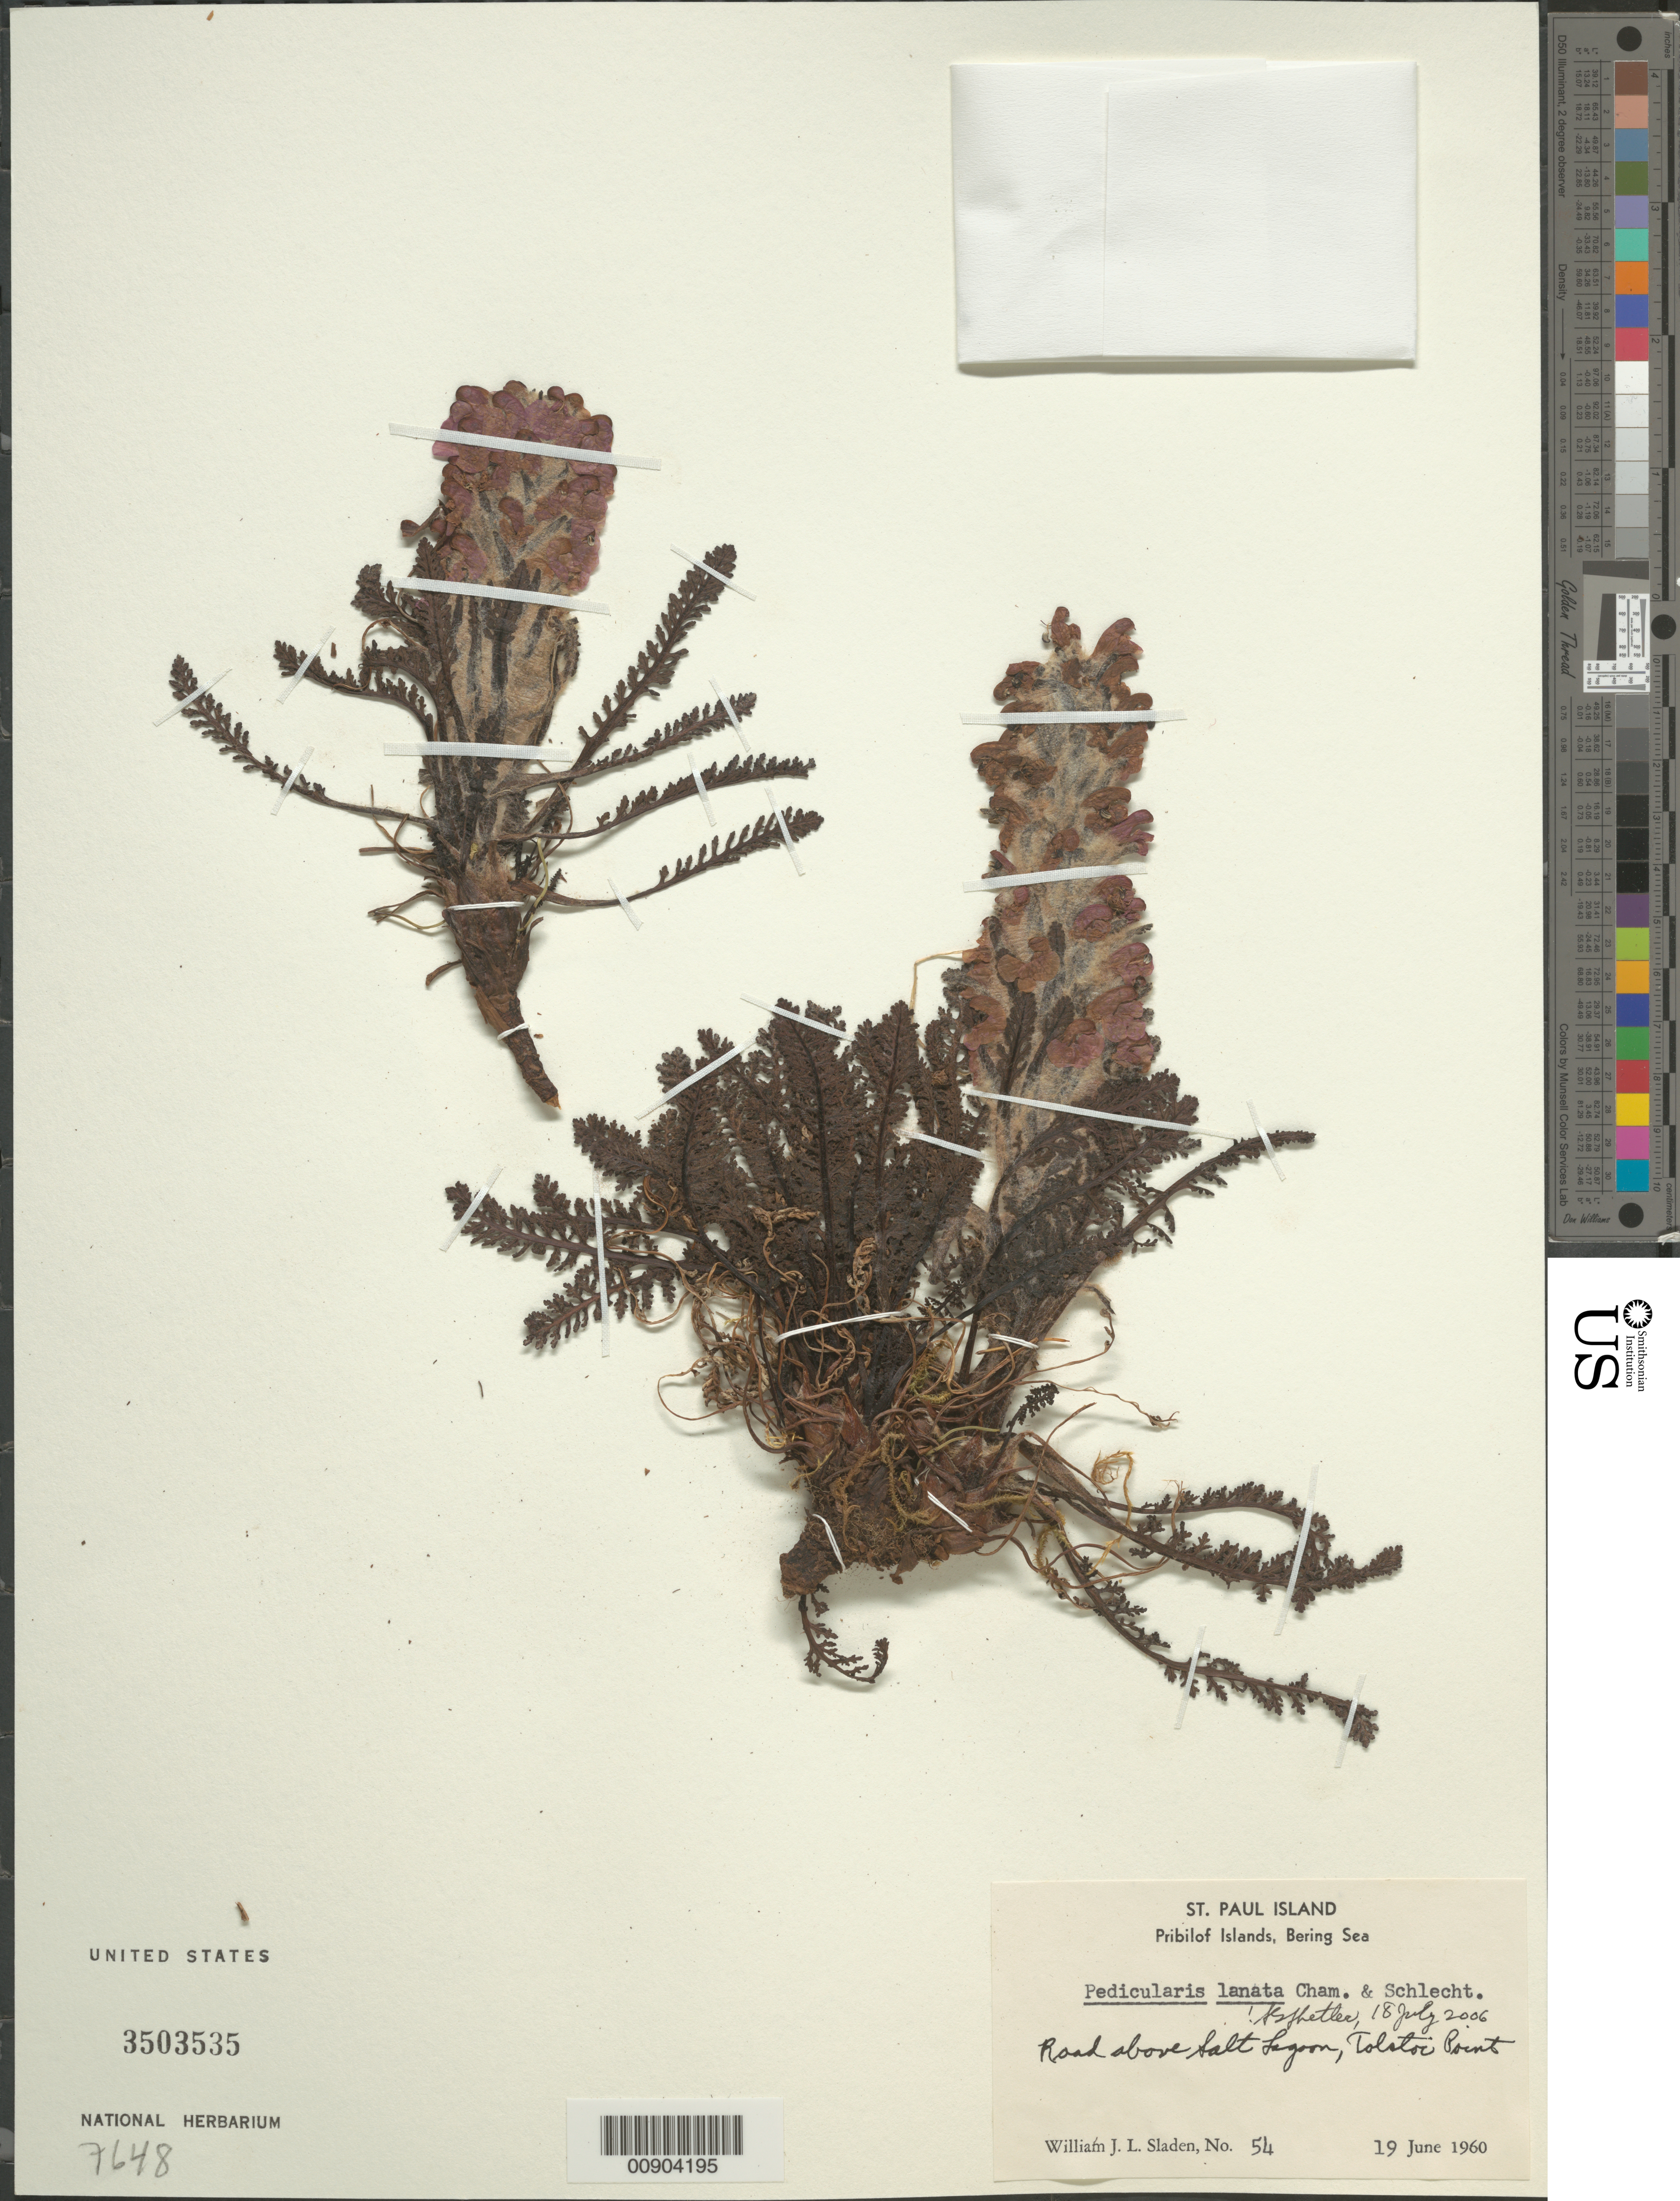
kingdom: Plantae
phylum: Tracheophyta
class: Magnoliopsida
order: Lamiales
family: Orobanchaceae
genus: Pedicularis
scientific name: Pedicularis lanata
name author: Cham. & Schltdl.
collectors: W. Sladen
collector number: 54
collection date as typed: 19 Jun 1960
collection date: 1960-06-19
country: United States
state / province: Alaska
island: St. Paul Island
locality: Road above Salt Lagoon, Tolstoi Point., Bering Sea, Pribilof Islands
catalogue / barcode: US 3503535